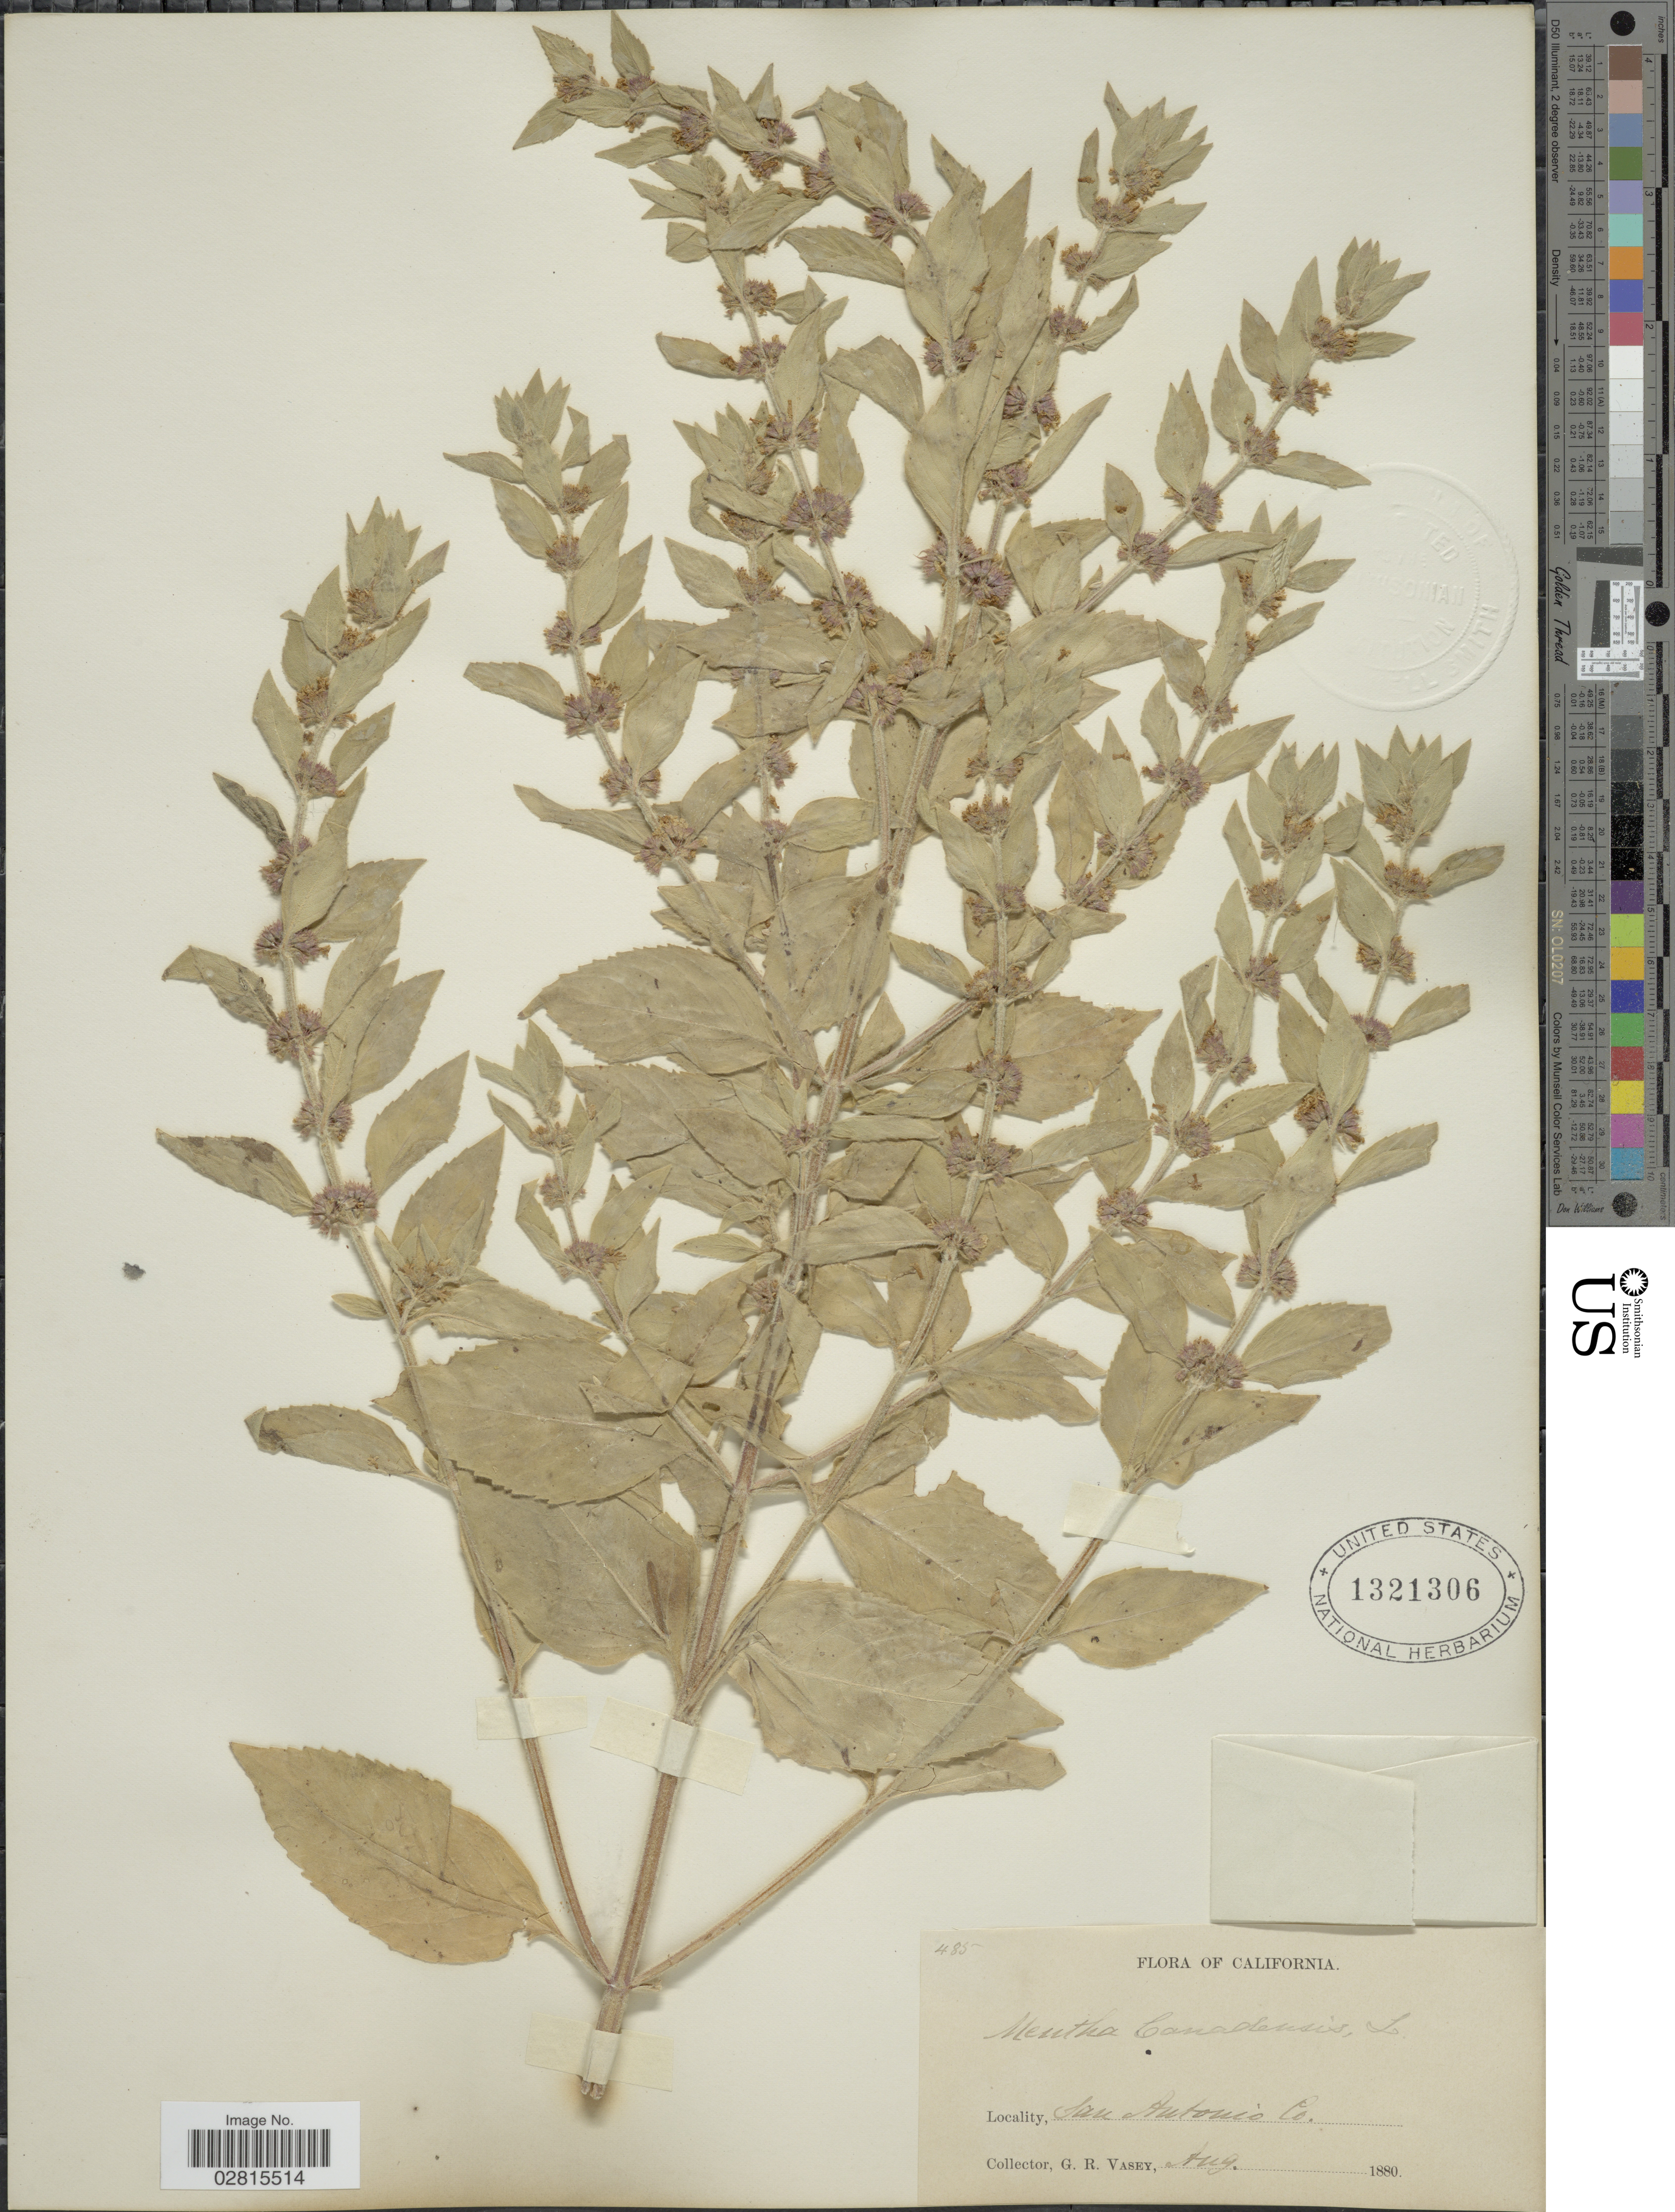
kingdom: Plantae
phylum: Tracheophyta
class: Magnoliopsida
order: Lamiales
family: Lamiaceae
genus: Mentha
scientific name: Mentha canadensis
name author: L.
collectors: G. R. Vasey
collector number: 485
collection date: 1880-08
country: United States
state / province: California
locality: San Antonio Co.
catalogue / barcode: US 1321306